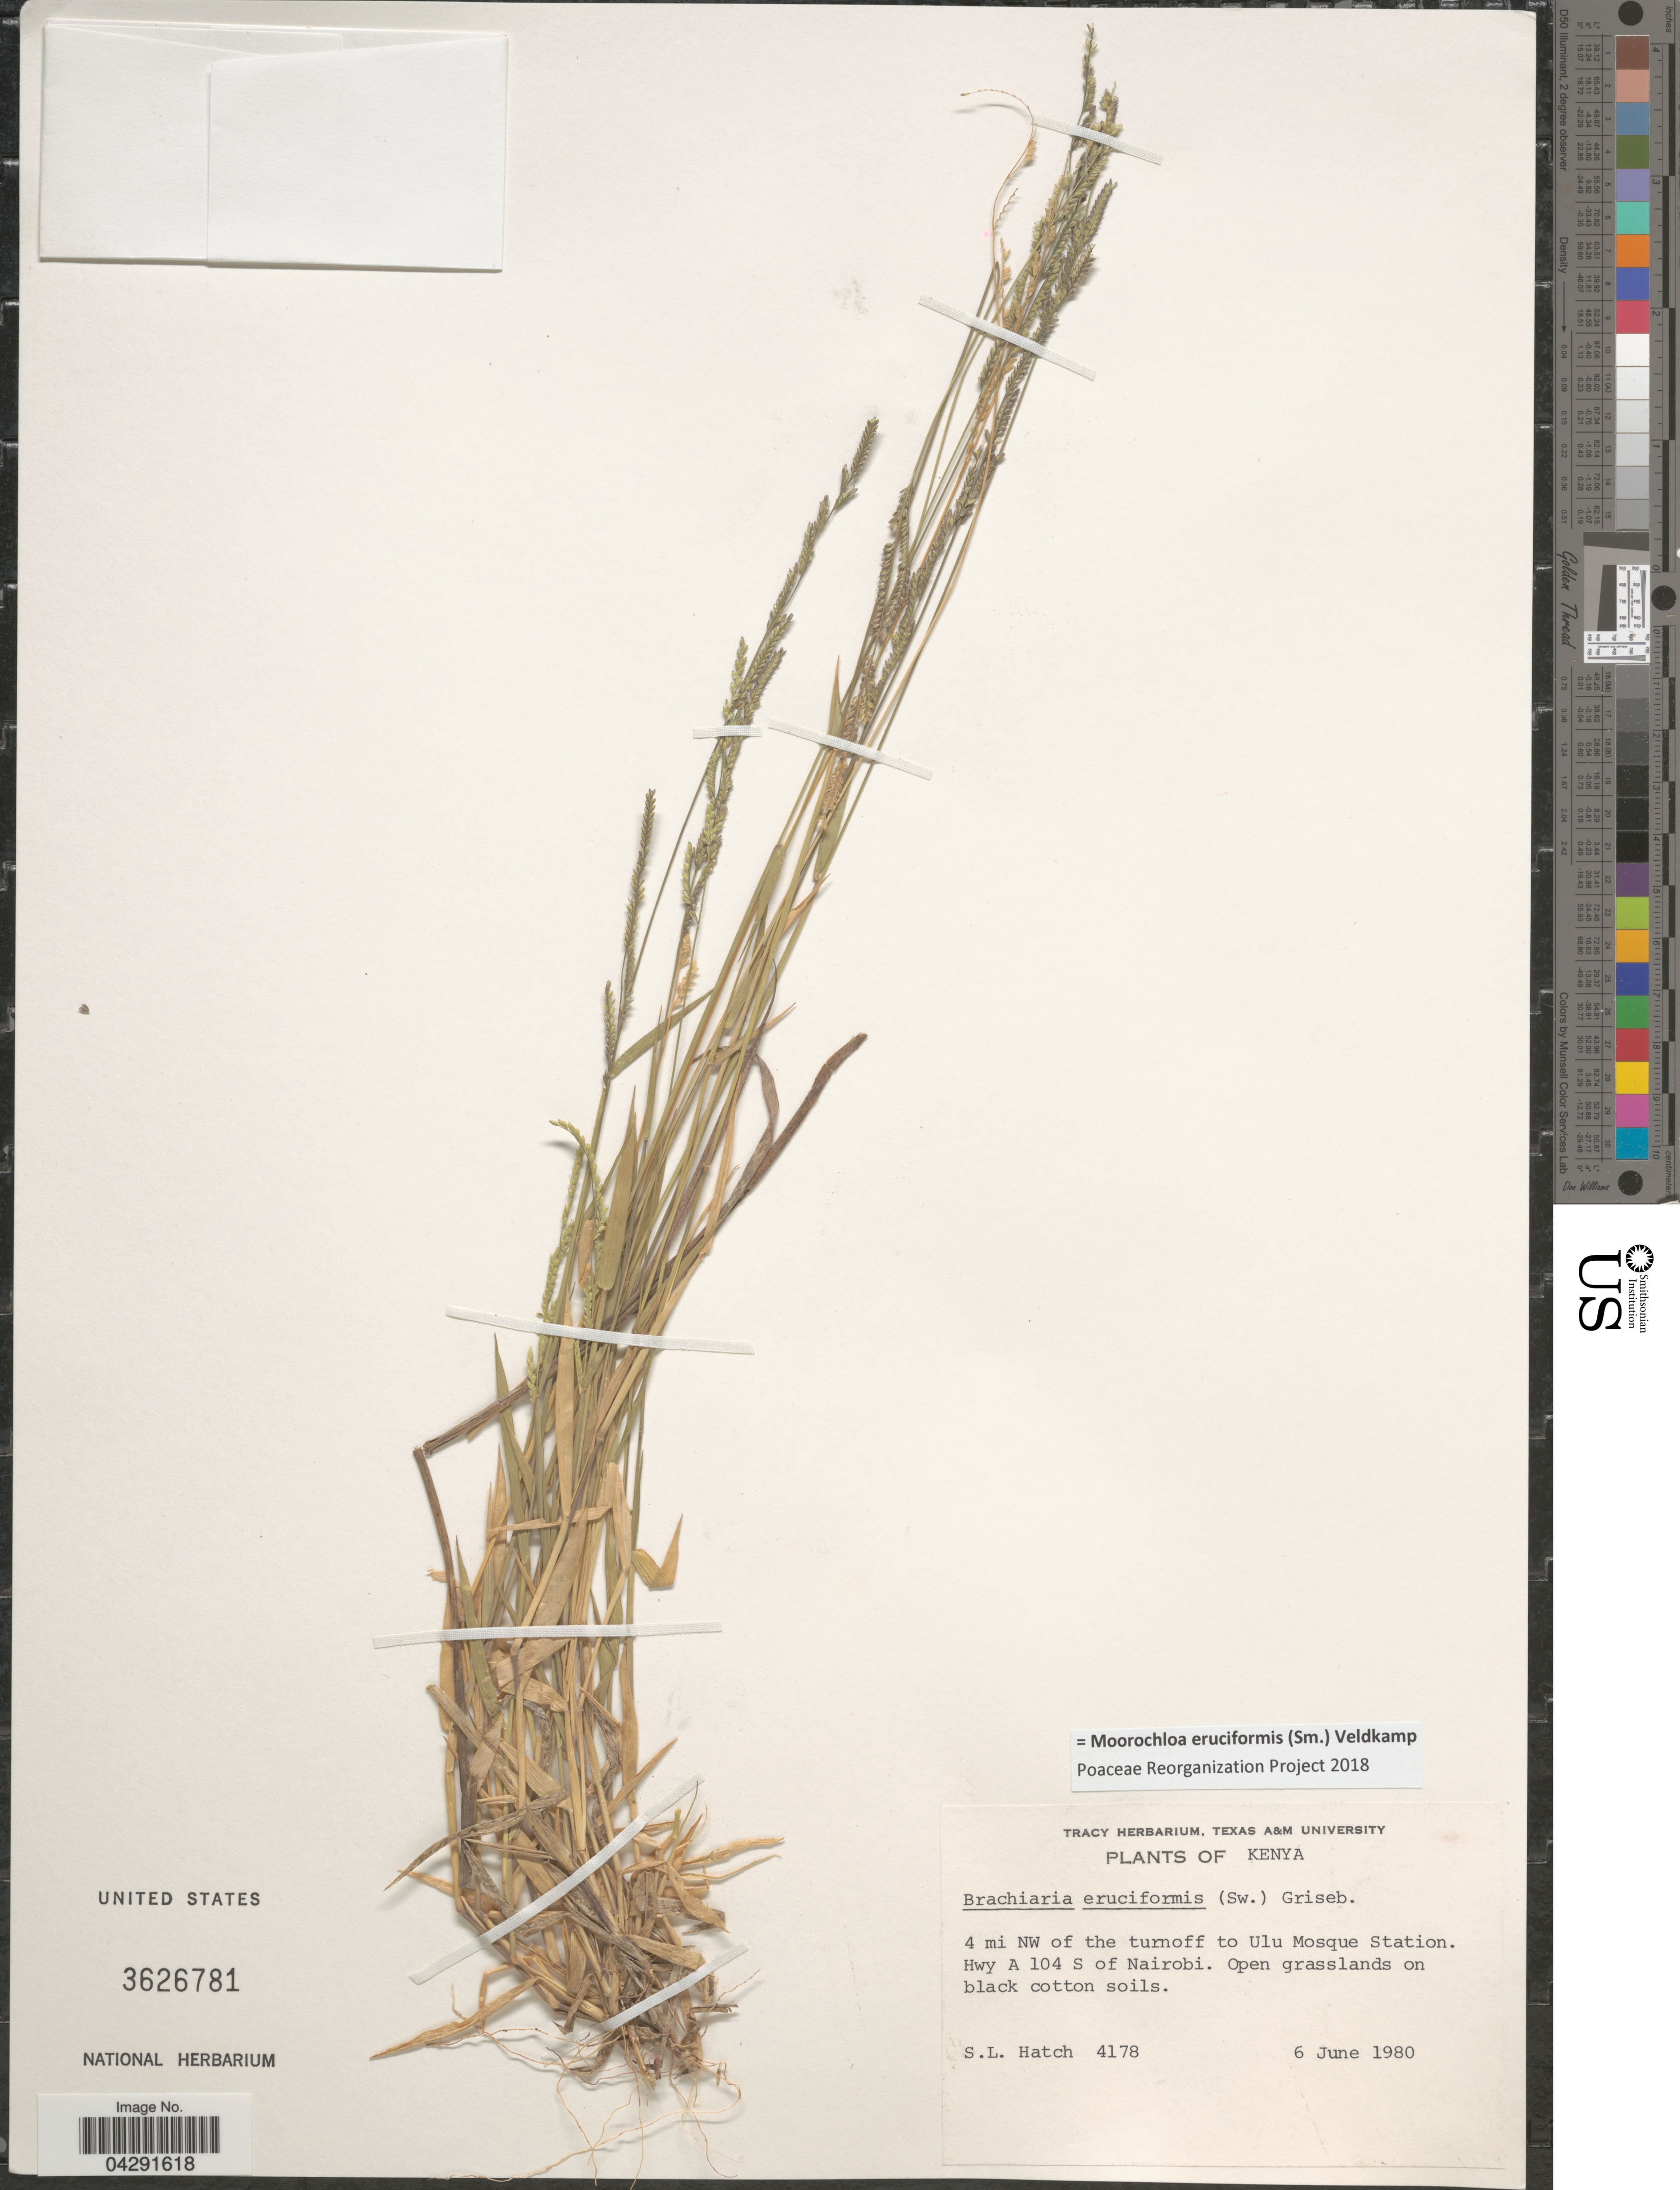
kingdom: Plantae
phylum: Tracheophyta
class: Liliopsida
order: Poales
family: Poaceae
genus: Moorochloa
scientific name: Moorochloa eruciformis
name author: (Sm.) Veldkamp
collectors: S. Hatch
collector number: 4178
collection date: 1980-06-06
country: Kenya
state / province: Nairobi Area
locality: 4 mi NW of the turnoff to Ulu Mosque Station. Hwy A 104 S of Nairobi. Open grasslands on black cotton soils.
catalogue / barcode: US 3626781